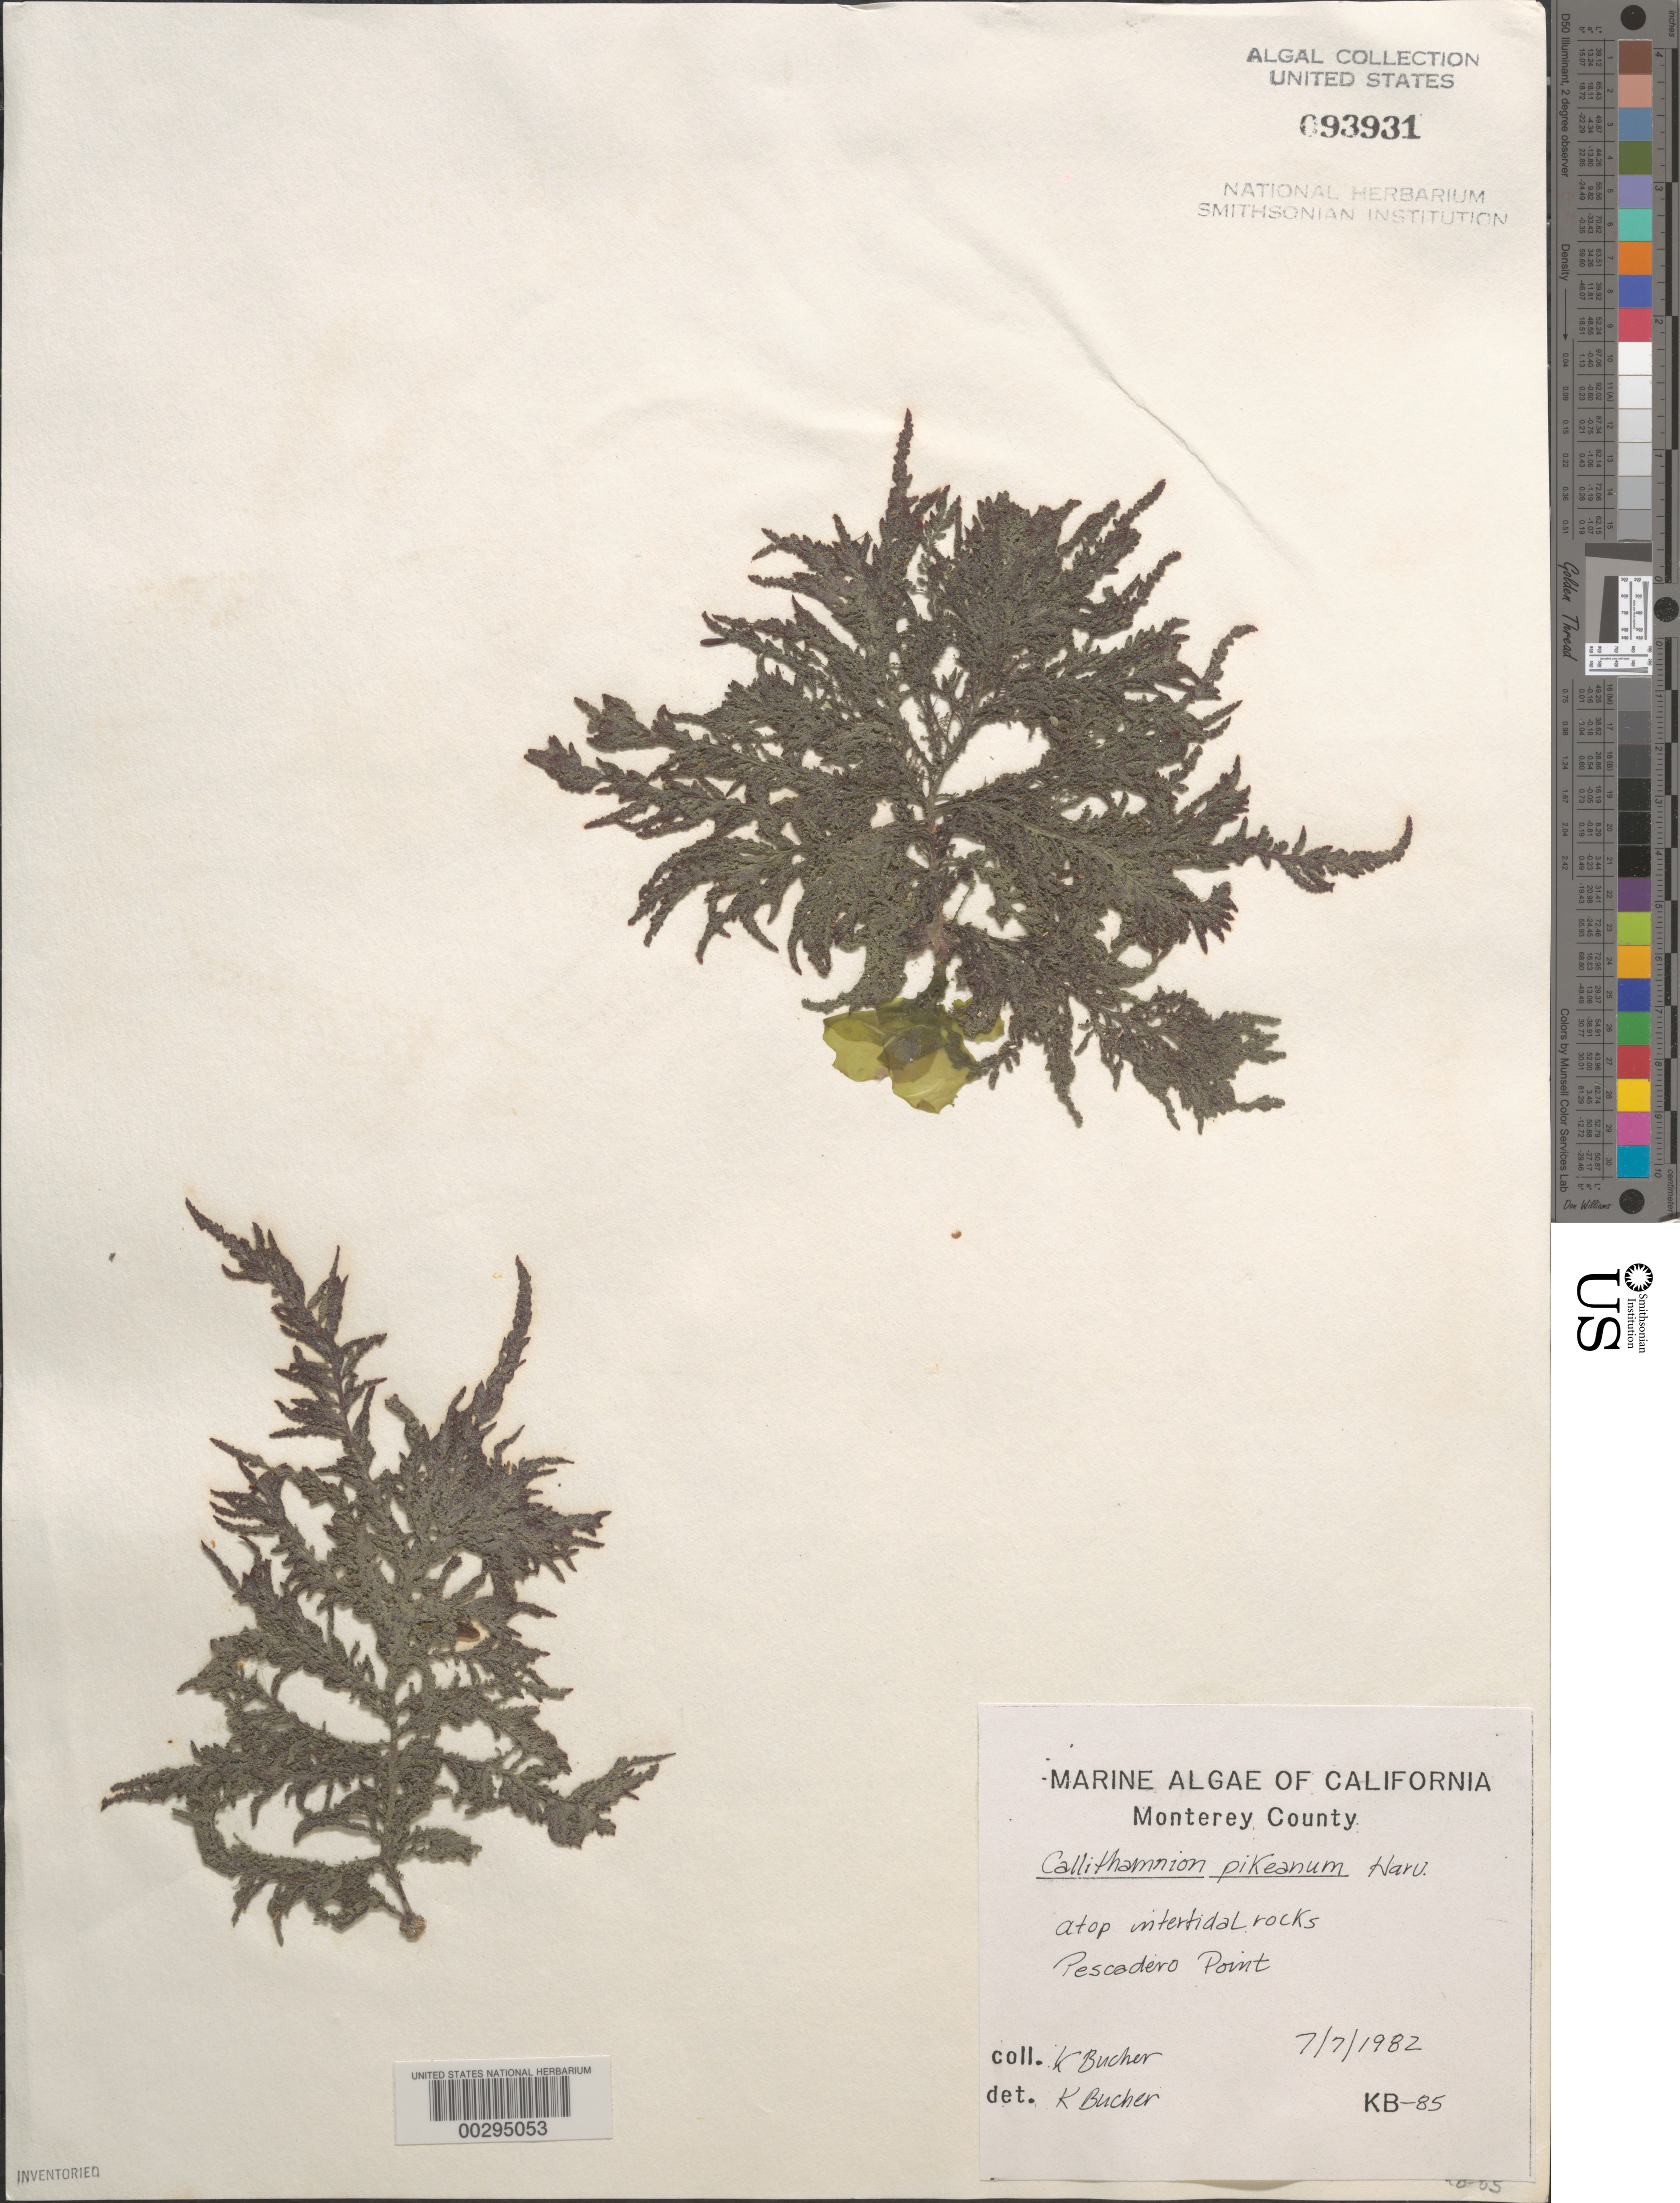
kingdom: Plantae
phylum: Rhodophyta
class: Florideophyceae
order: Ceramiales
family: Callithamniaceae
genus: Callithamnion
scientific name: Callithamnion pikeanum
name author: Harv.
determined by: Bucher, Katina E.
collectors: K. E. Bucher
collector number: KB-85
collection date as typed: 07 Jul 1982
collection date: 1982-07-07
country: United States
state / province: California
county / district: Monterey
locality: Pescadero Point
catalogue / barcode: US 93931